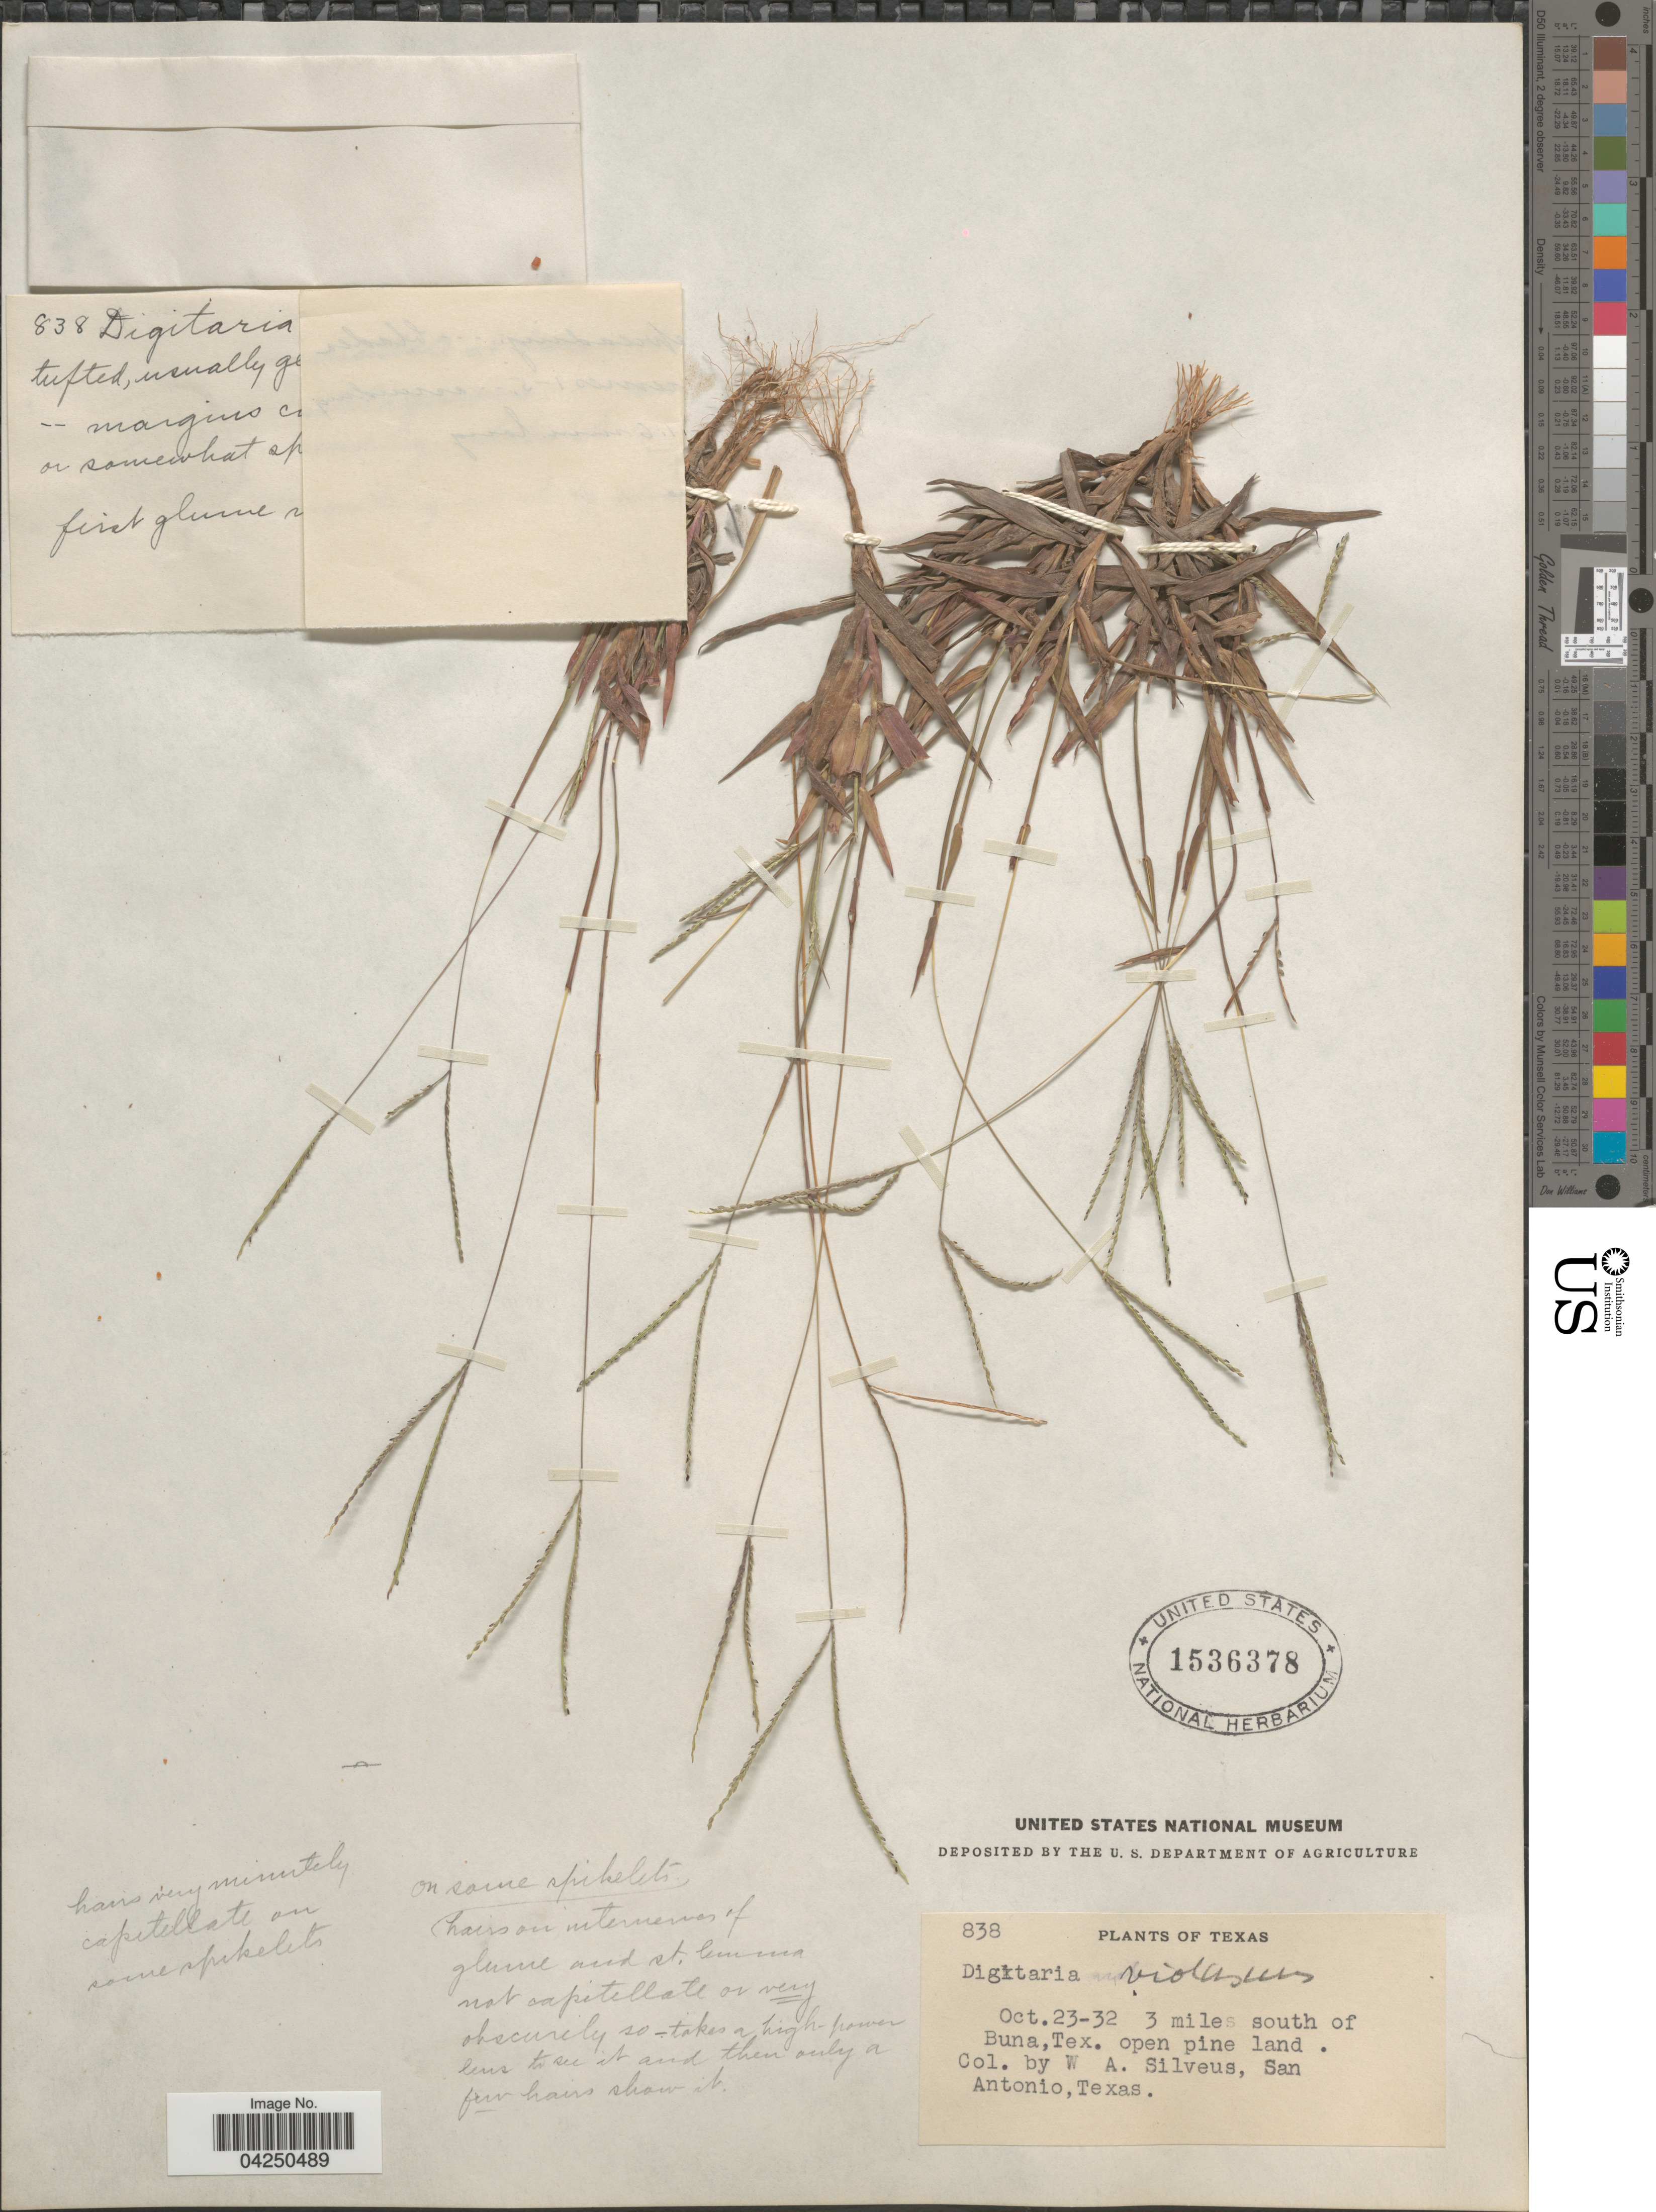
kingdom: Plantae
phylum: Tracheophyta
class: Liliopsida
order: Poales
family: Poaceae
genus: Digitaria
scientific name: Digitaria violascens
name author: Link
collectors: W. Silveus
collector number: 838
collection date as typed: Transcribed d/m/y: 23/10/32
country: United States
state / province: Texas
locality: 3 miles south of Buna, open pine land.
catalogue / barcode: US 1536378